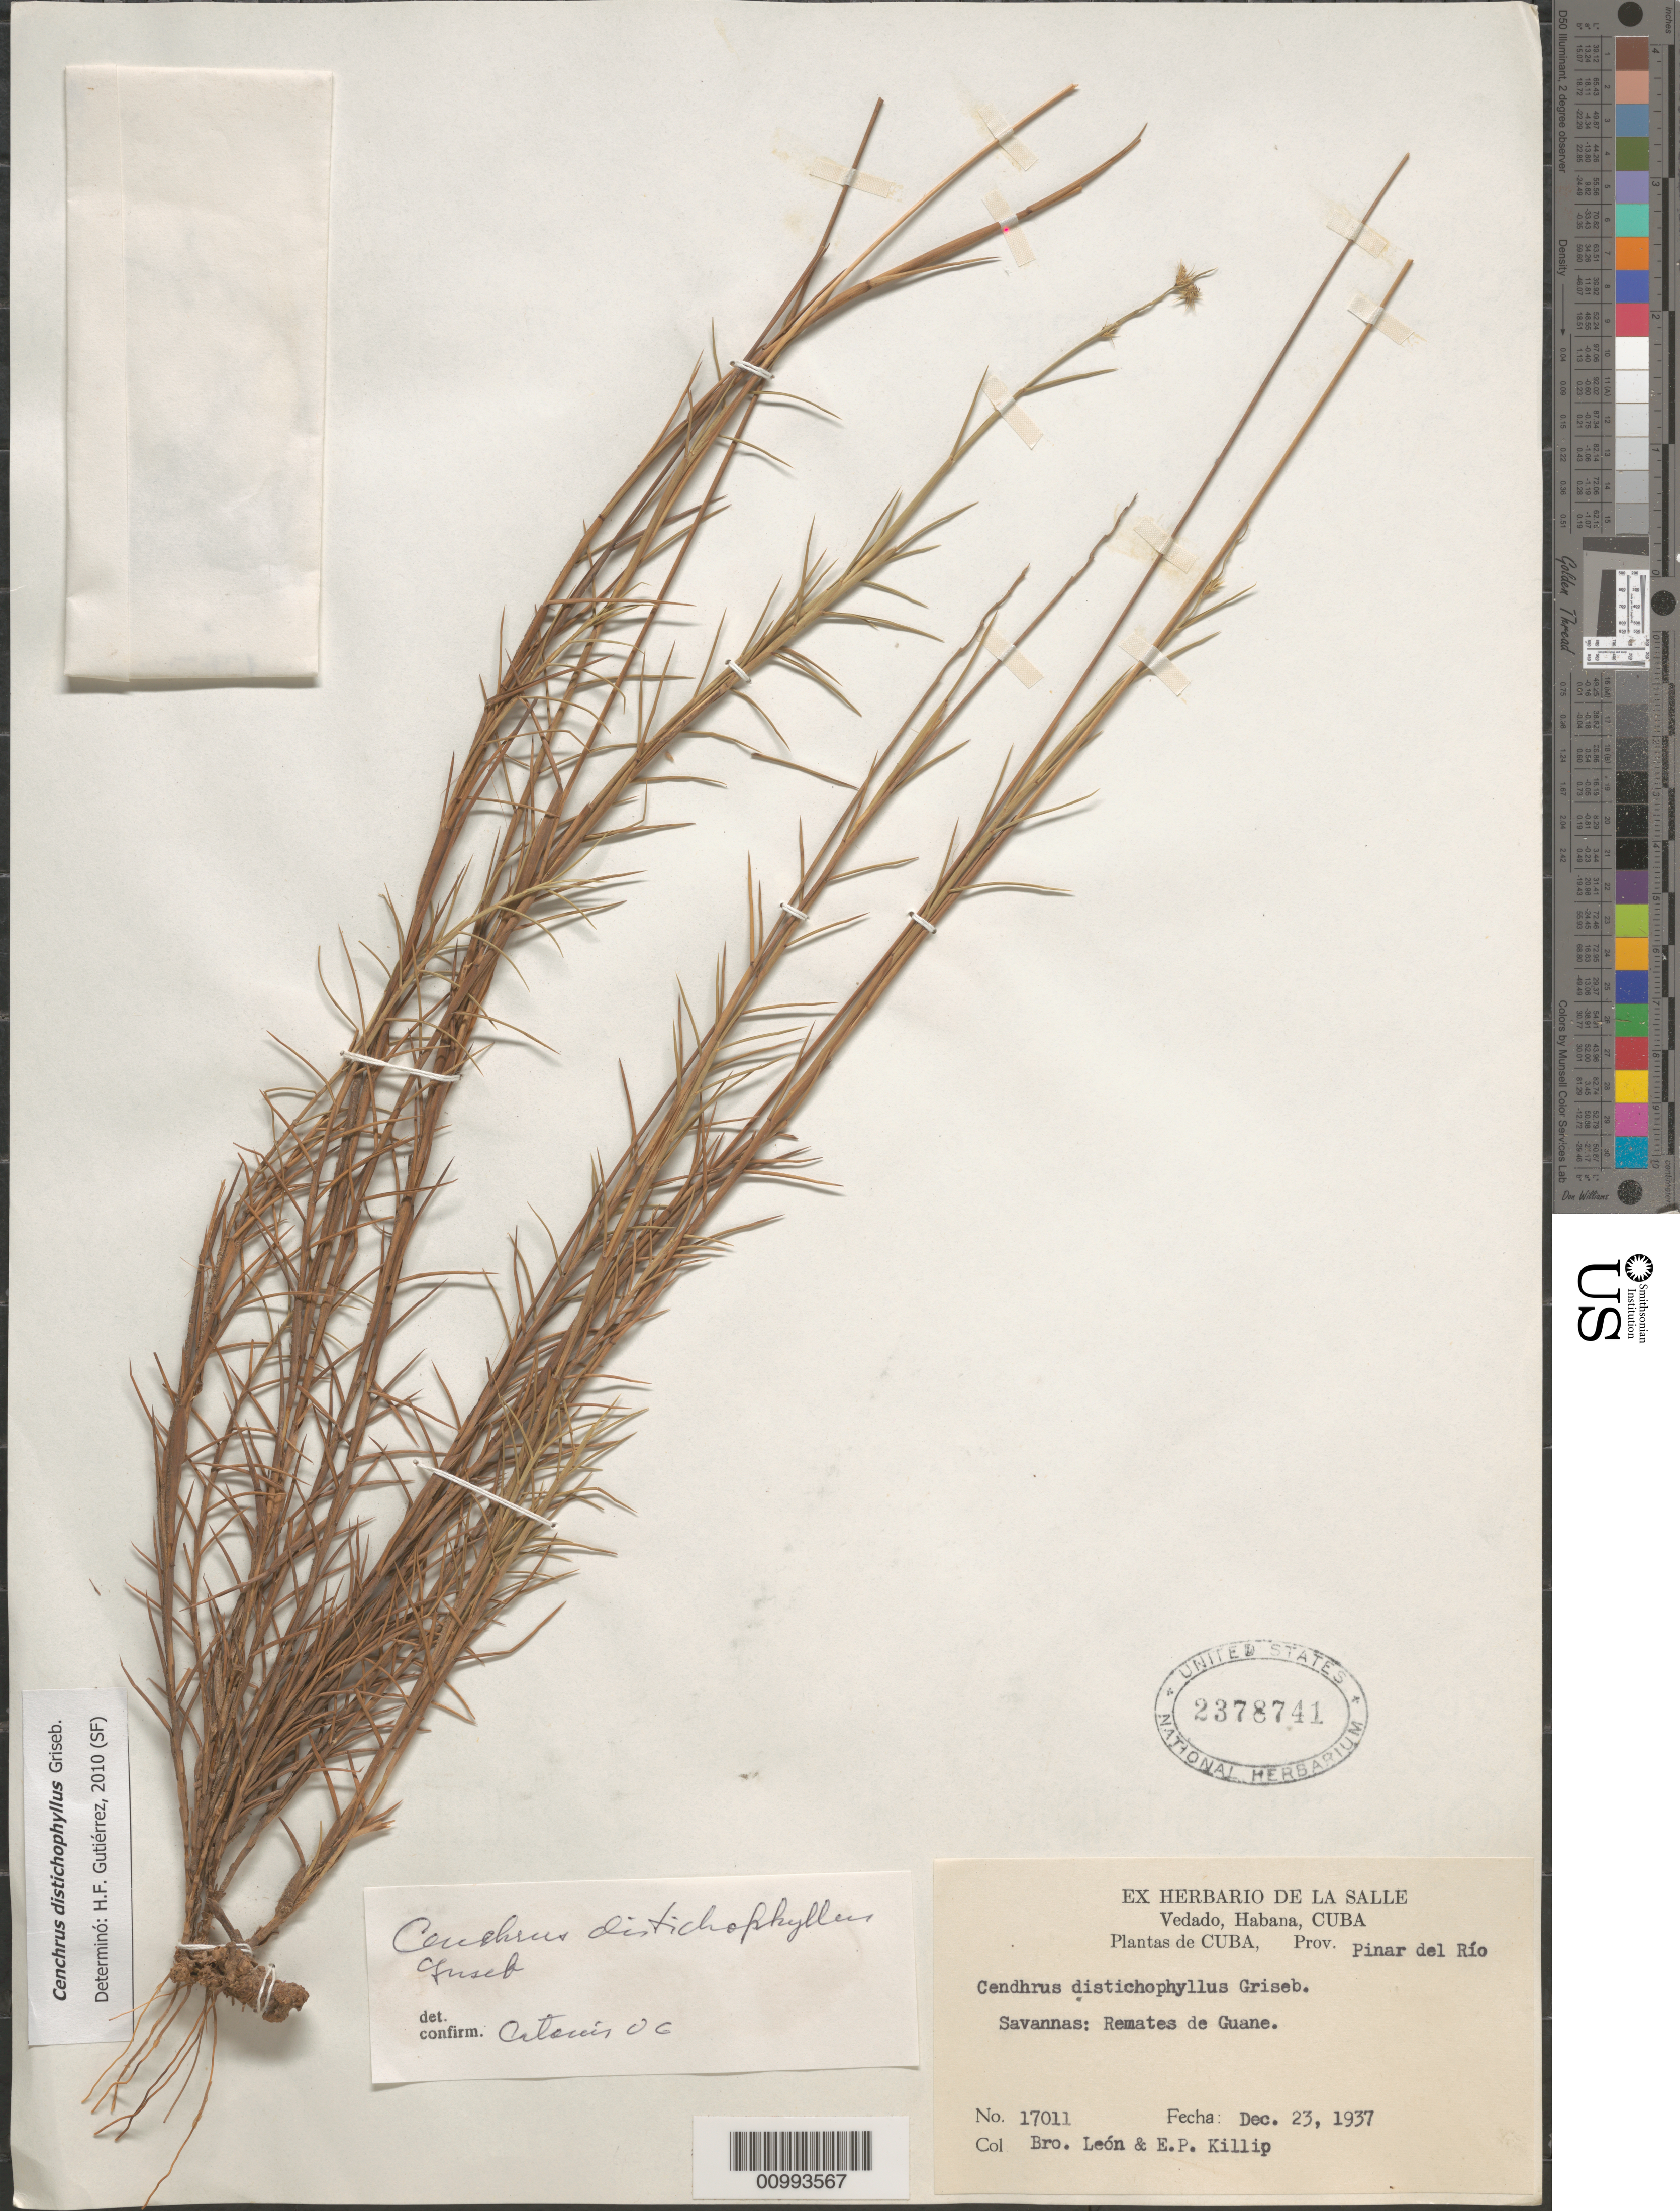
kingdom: Plantae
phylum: Tracheophyta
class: Liliopsida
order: Poales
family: Poaceae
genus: Cenchrus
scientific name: Cenchrus distichophyllus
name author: Griseb.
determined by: Gutiérrez, H. F.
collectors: Bro. León & E. P. Killip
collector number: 17011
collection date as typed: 23 Dec 1937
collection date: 1937-12-23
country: Cuba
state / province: Pinar del Rio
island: Cuba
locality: Remates de Guane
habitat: Savannas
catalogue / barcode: US 2378741